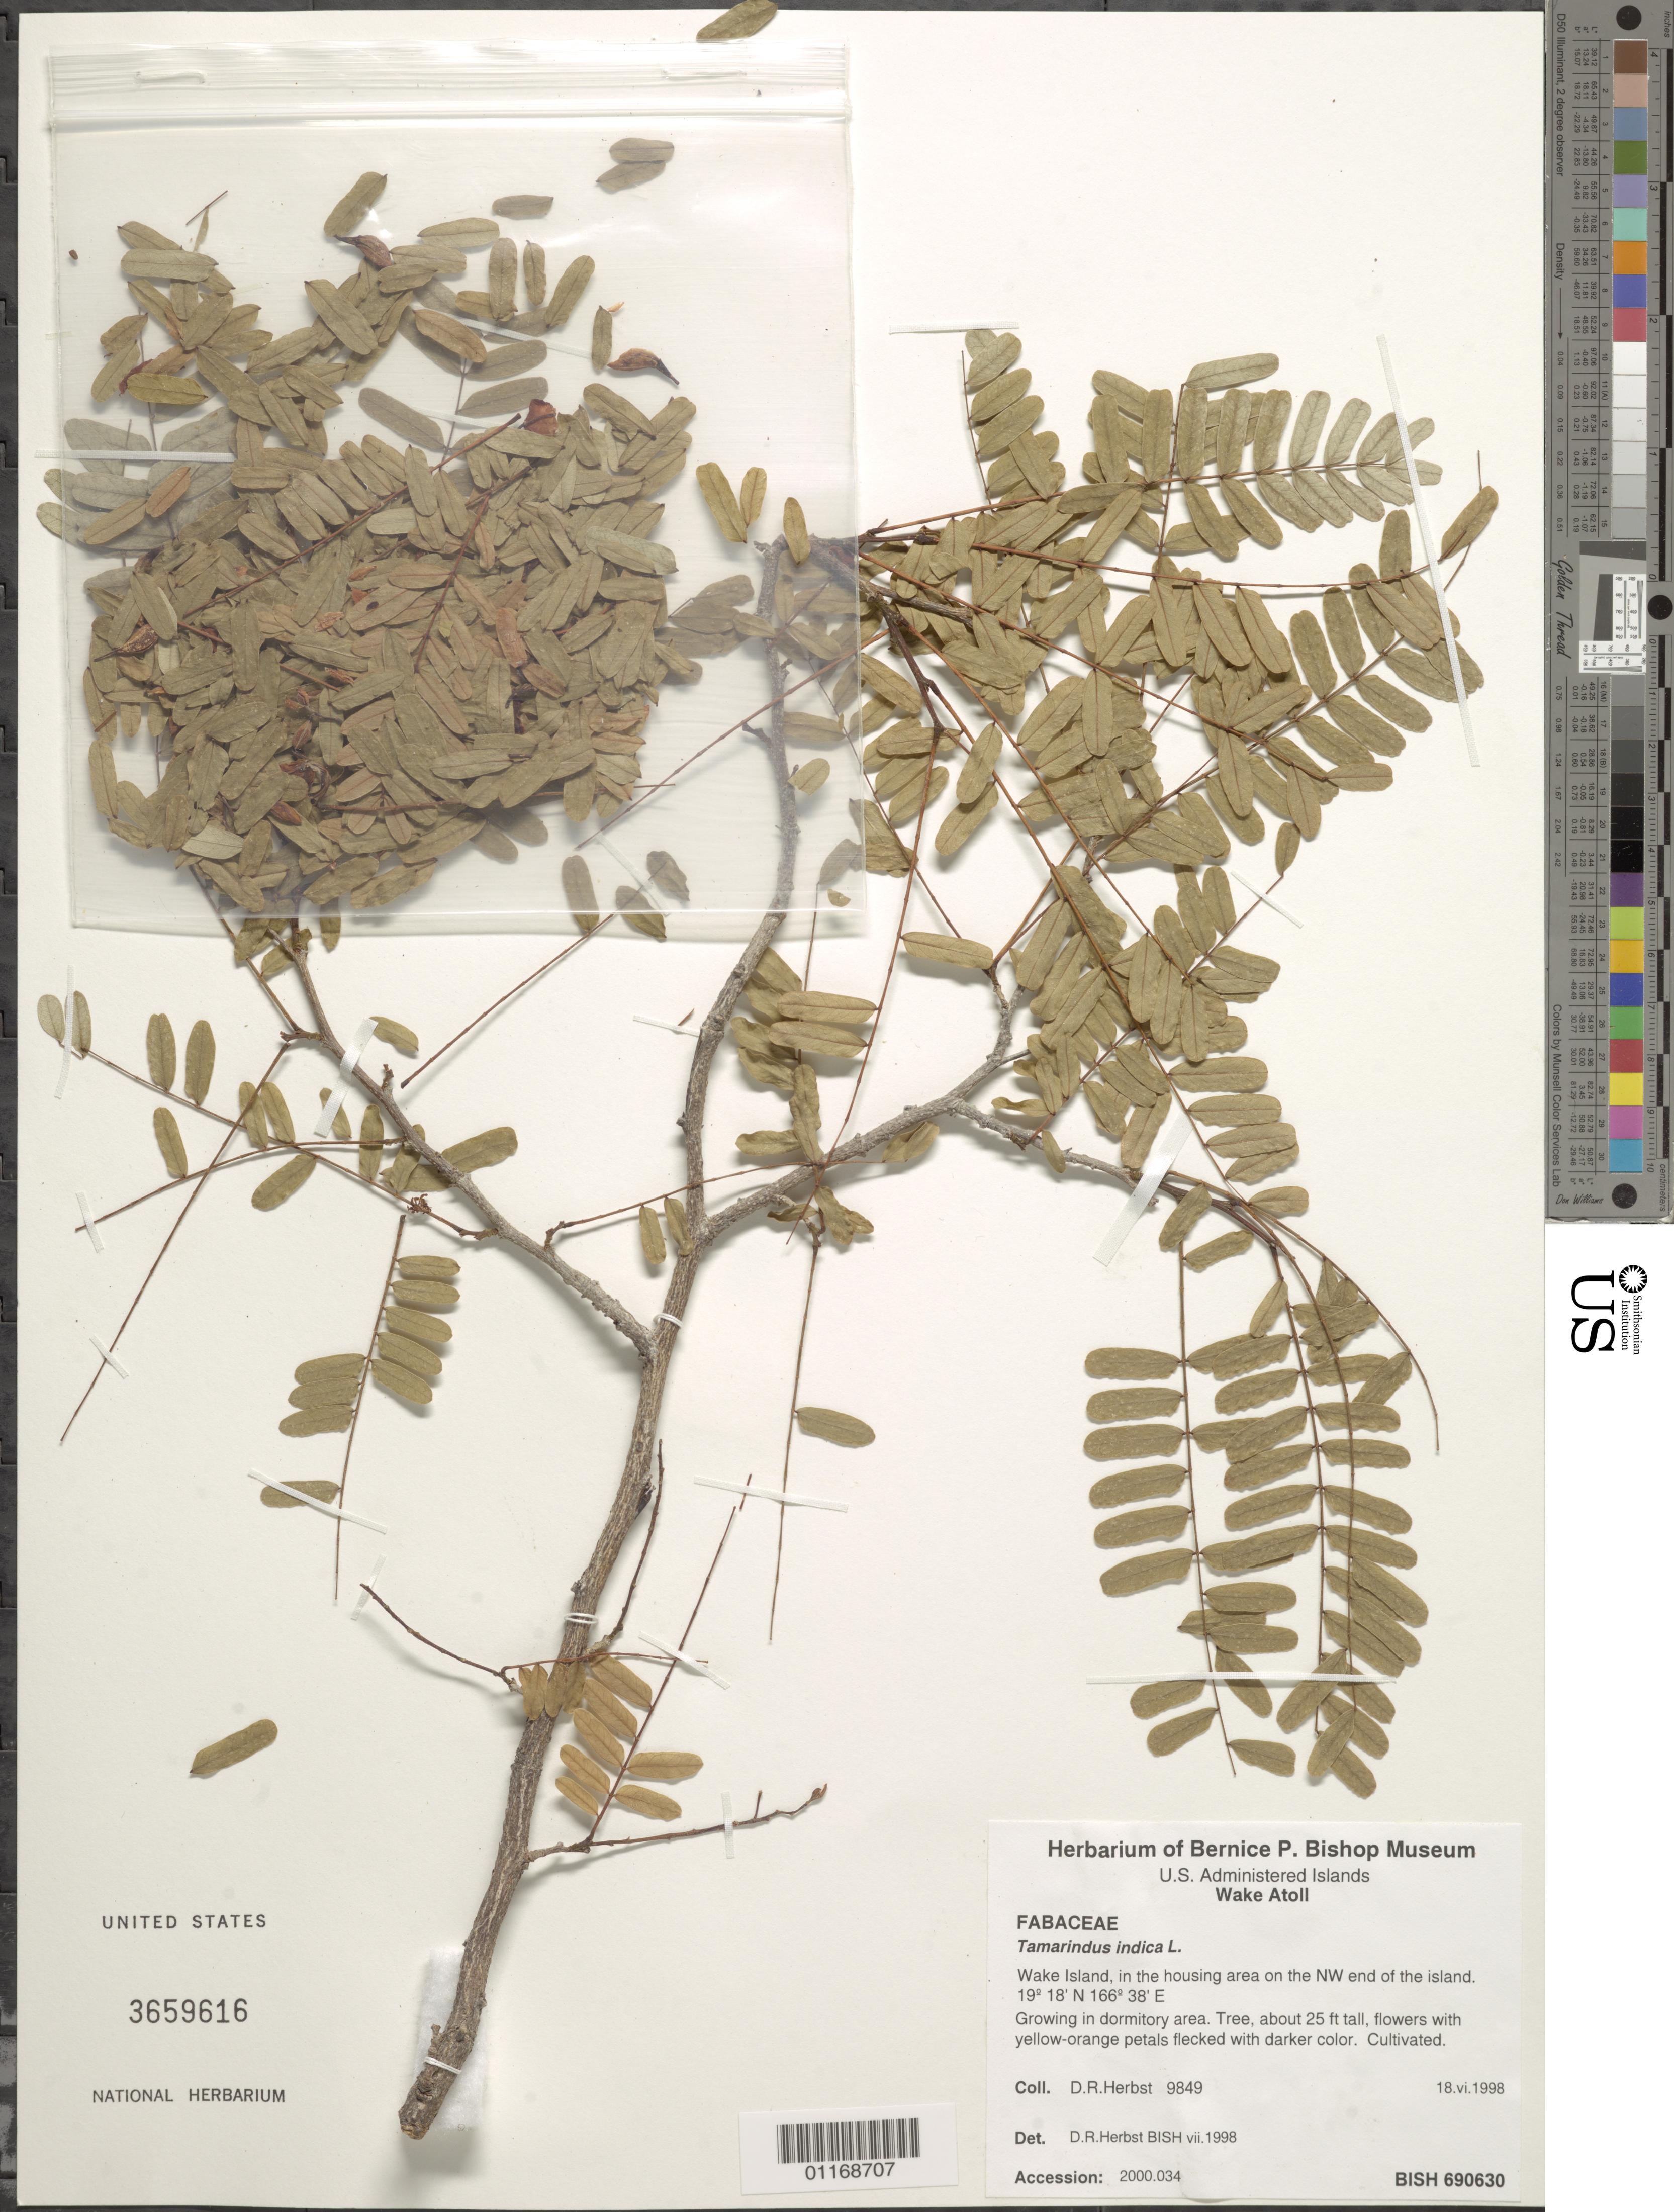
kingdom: Plantae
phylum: Tracheophyta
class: Magnoliopsida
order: Fabales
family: Fabaceae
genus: Tamarindus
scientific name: Tamarindus indica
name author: L.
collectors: D. R. Herbst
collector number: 9849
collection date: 1998-06-18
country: U.S. Administered Pacific Islands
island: Wake Atoll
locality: In the housing area on the NW end of Wake Island, in dormitory area.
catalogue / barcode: US 3659616